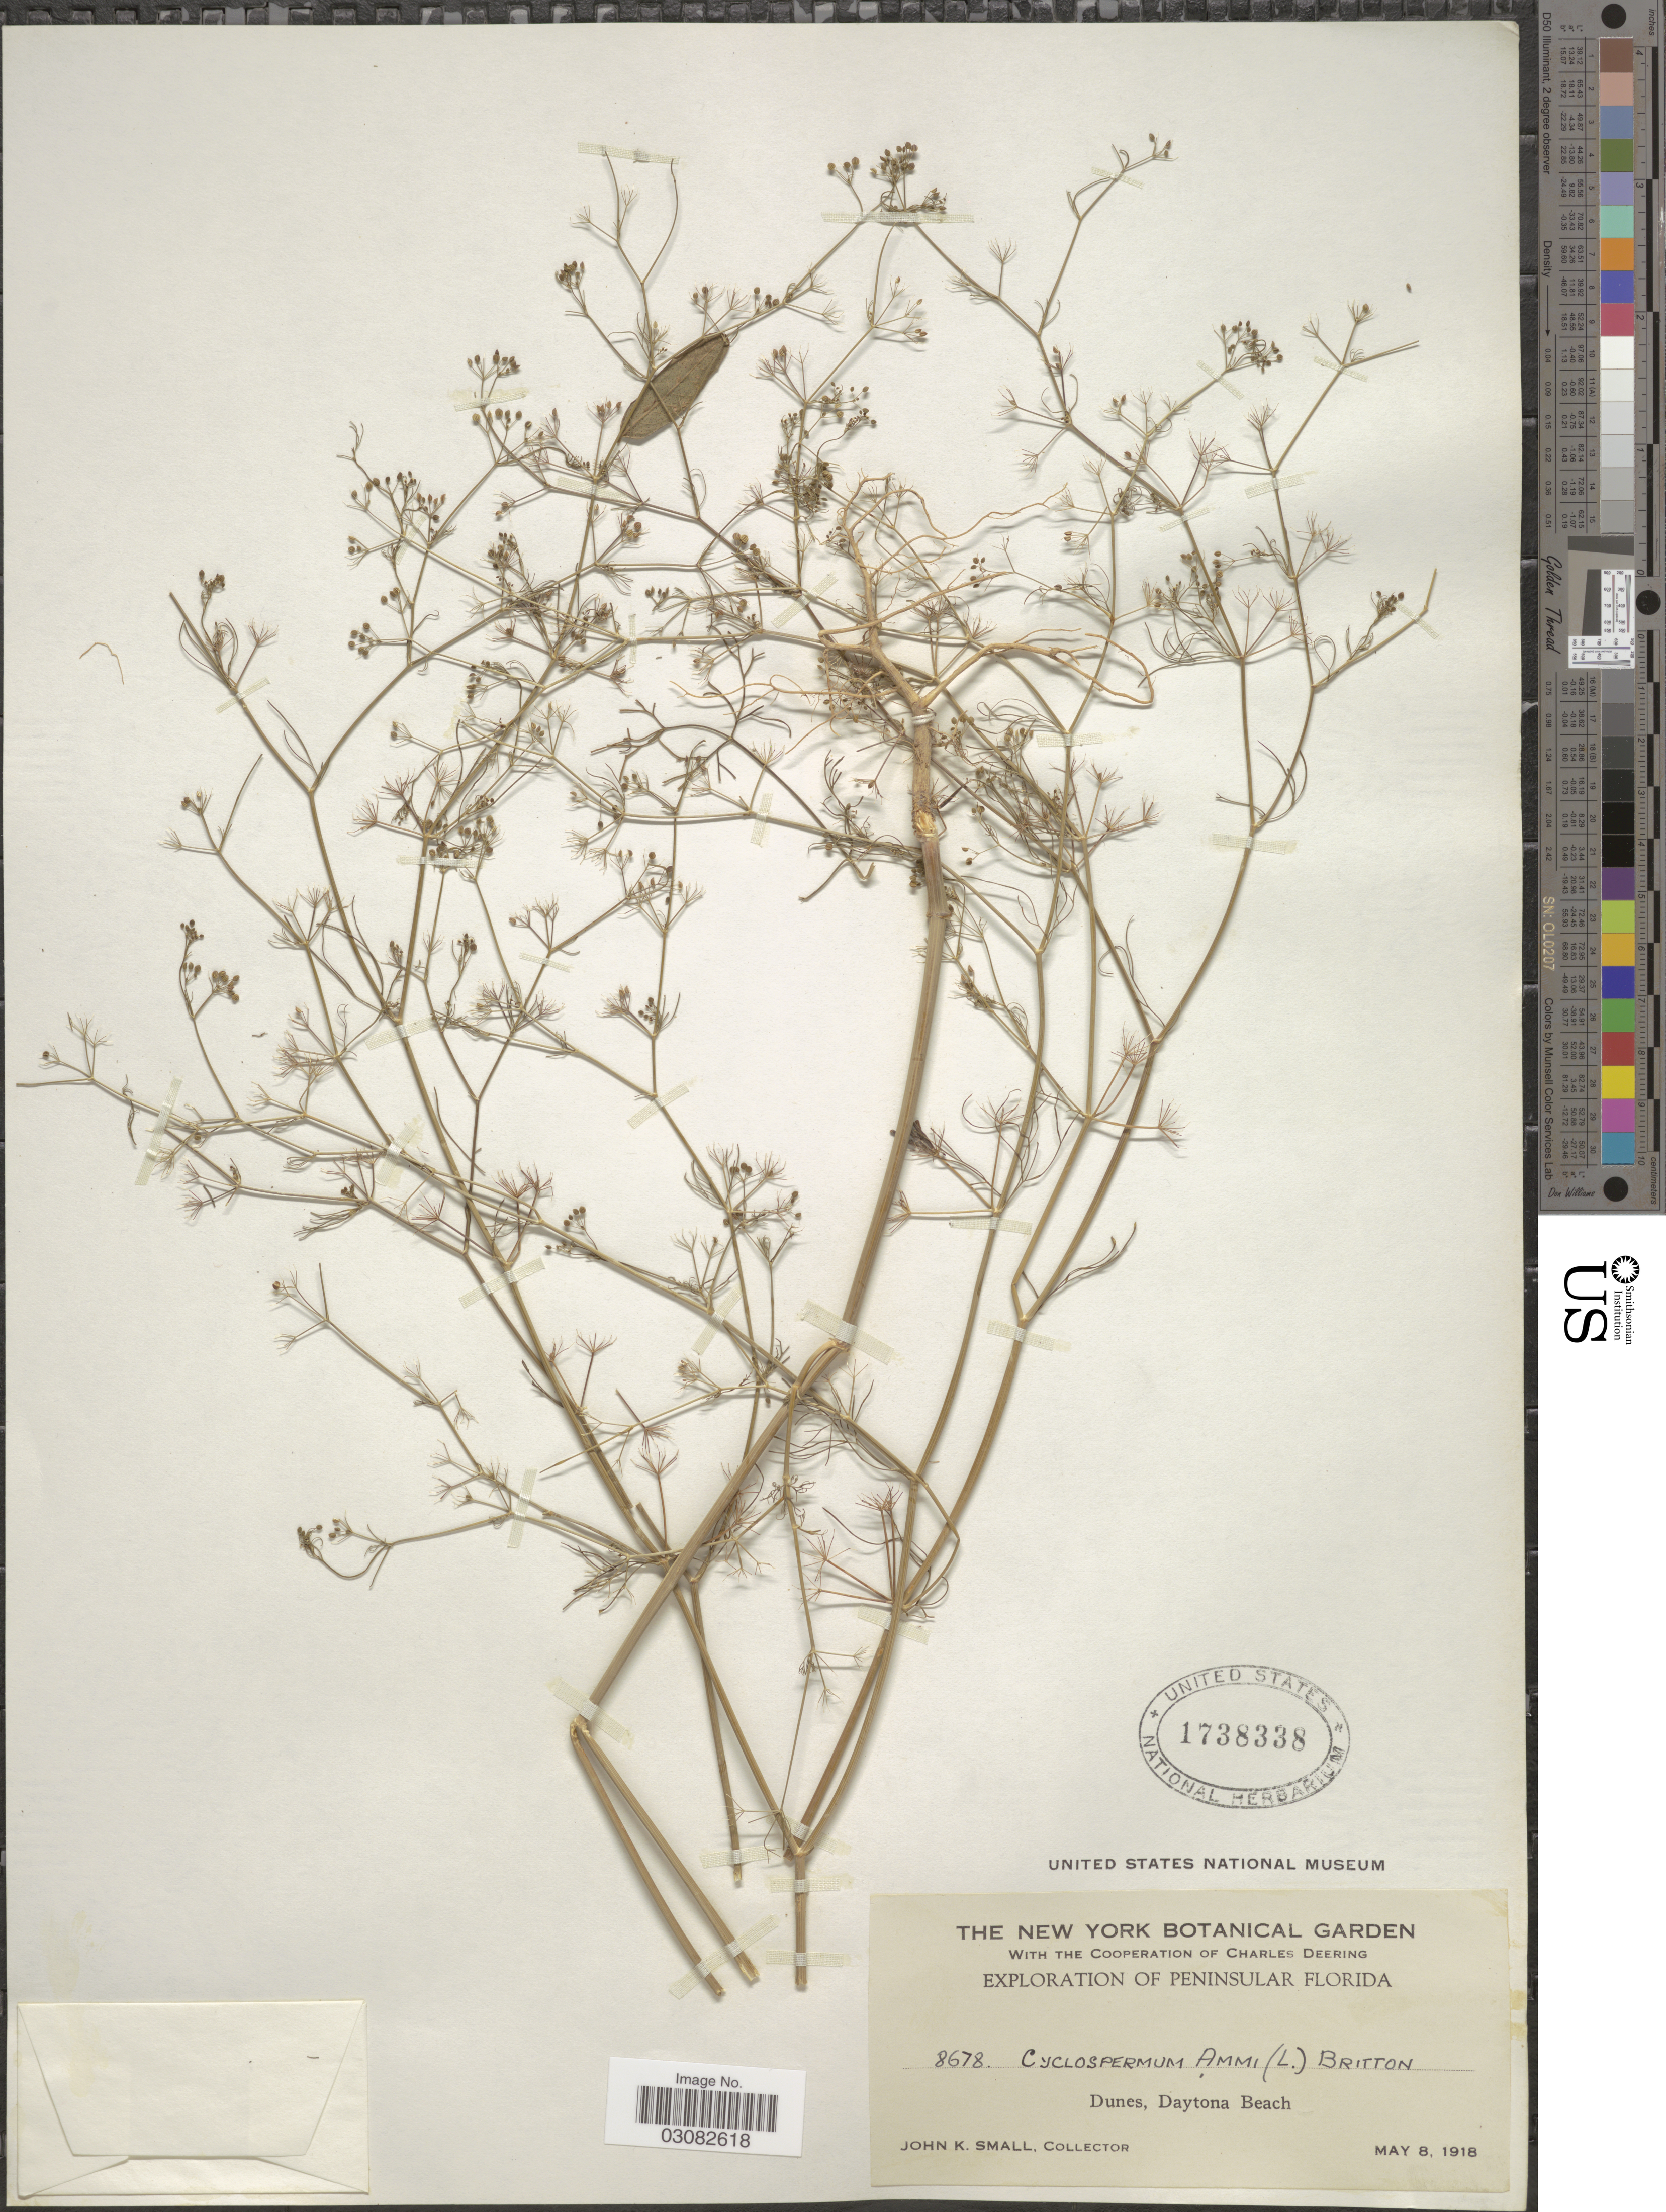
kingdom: Plantae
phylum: Tracheophyta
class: Magnoliopsida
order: Apiales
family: Apiaceae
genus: Apium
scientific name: Apium ammi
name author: (Jacq.) Urb.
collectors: J. K. Small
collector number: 8678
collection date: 1918-05-08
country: United States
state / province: Florida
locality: Peninsular Florida. Dunes, Daytona Beach.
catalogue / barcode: US 1738338